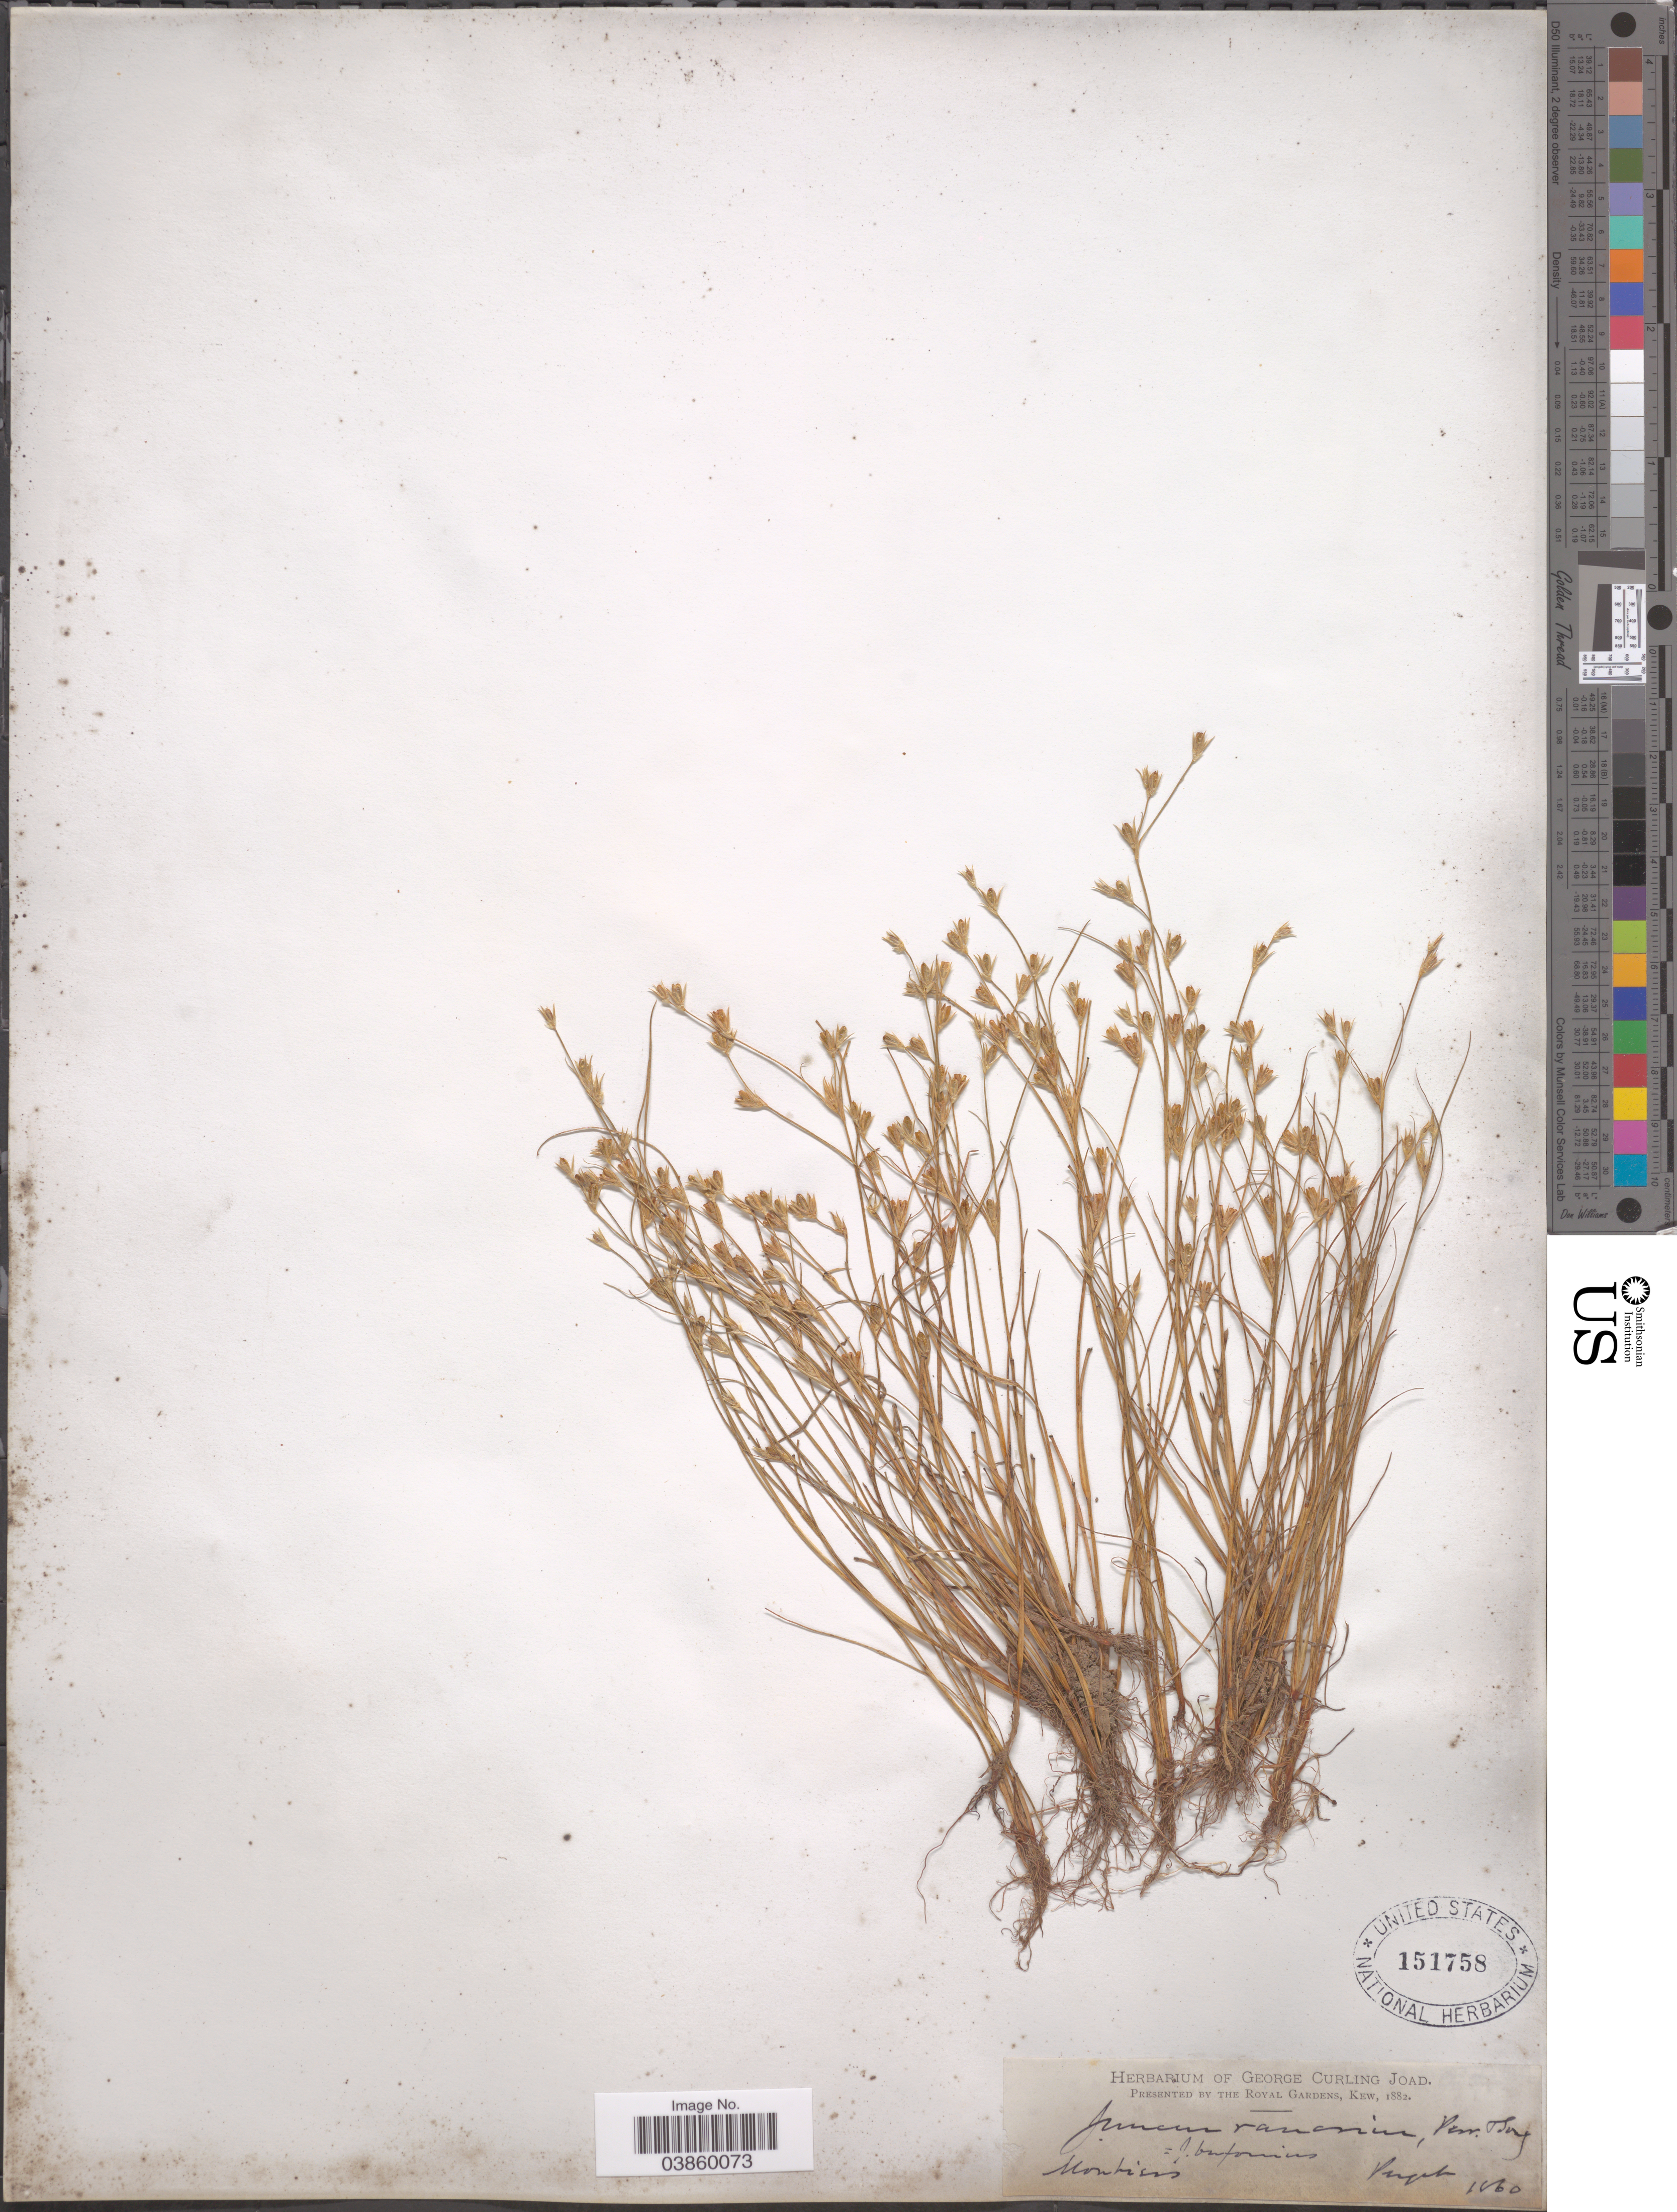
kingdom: Plantae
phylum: Tracheophyta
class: Liliopsida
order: Poales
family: Juncaceae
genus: Juncus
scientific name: Juncus bufonius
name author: L.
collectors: -. Puget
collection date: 1860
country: France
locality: Moutiers.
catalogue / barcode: US 151758